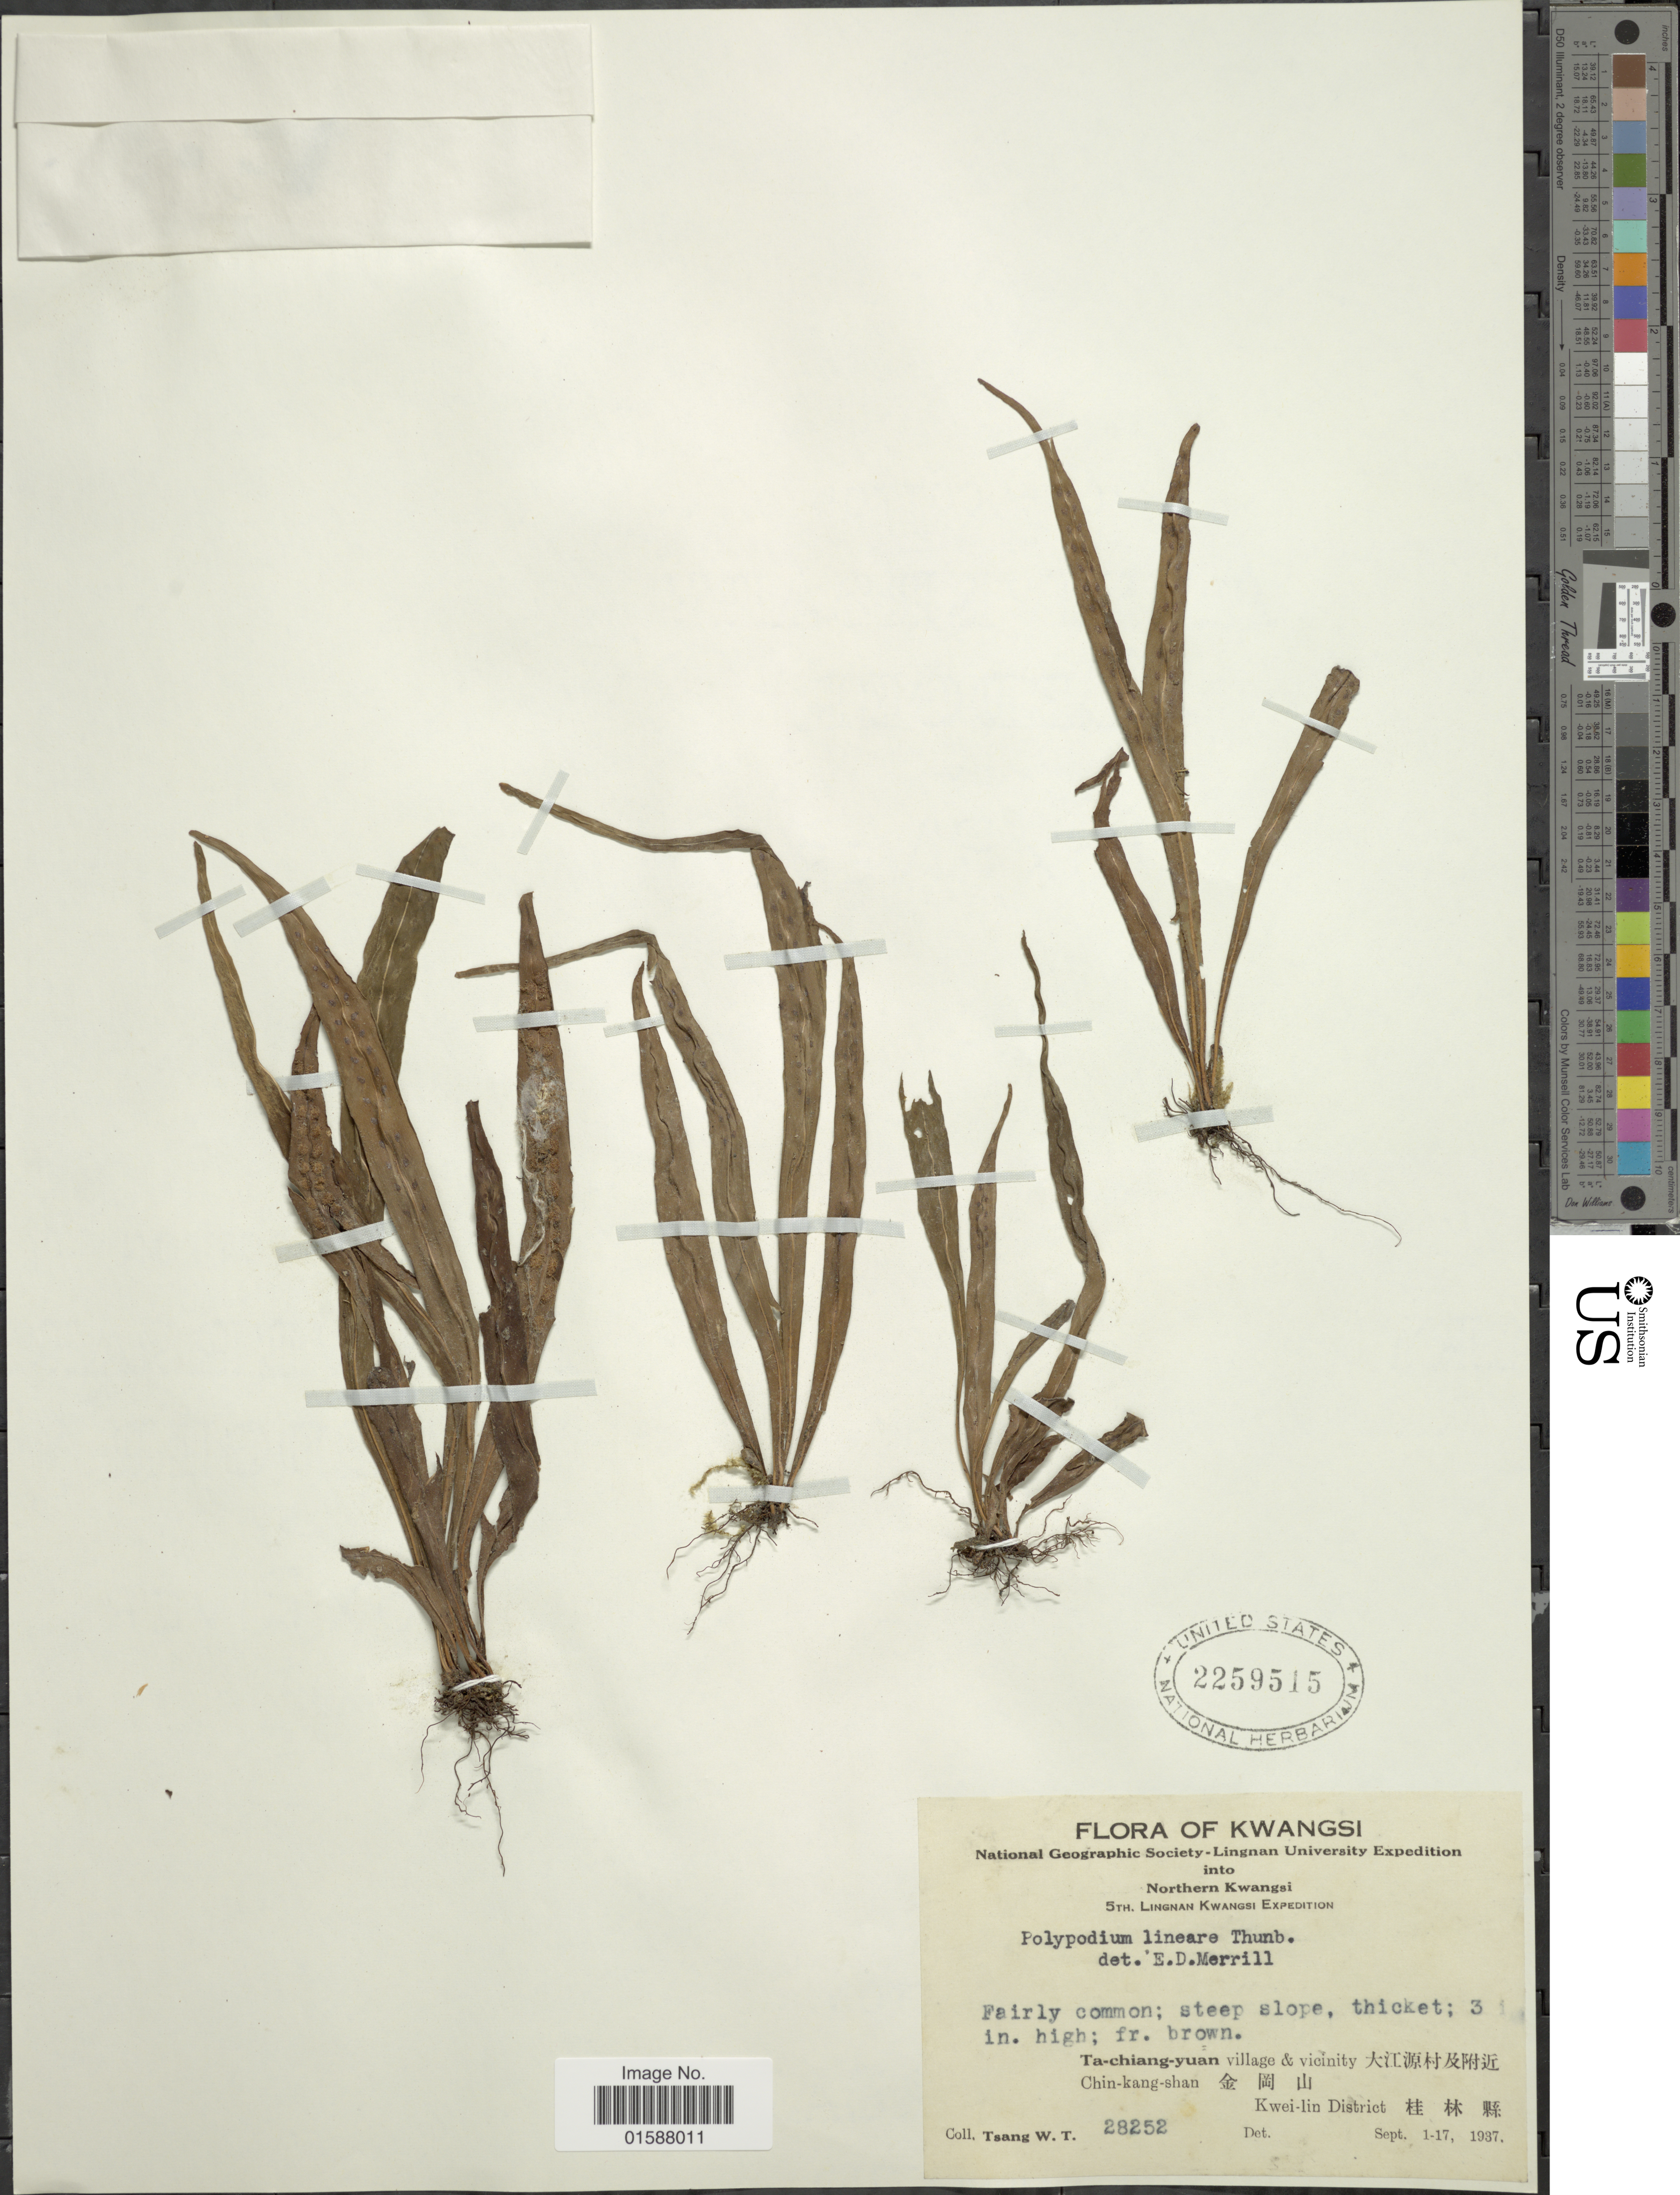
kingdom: Plantae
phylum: Tracheophyta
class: Polypodiopsida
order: Polypodiales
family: Polypodiaceae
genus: Lepisorus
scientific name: Lepisorus thunbergianus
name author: (Kaulf.) Ching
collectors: W. T. Tsang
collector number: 28252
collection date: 1937-09-01/1937-09-17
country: China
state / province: Guangxi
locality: Northern Kwangsi. Ta-chiang-yuan village & vicinity. Chin-kang-shan. Kwei-lin District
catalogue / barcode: US 2259515